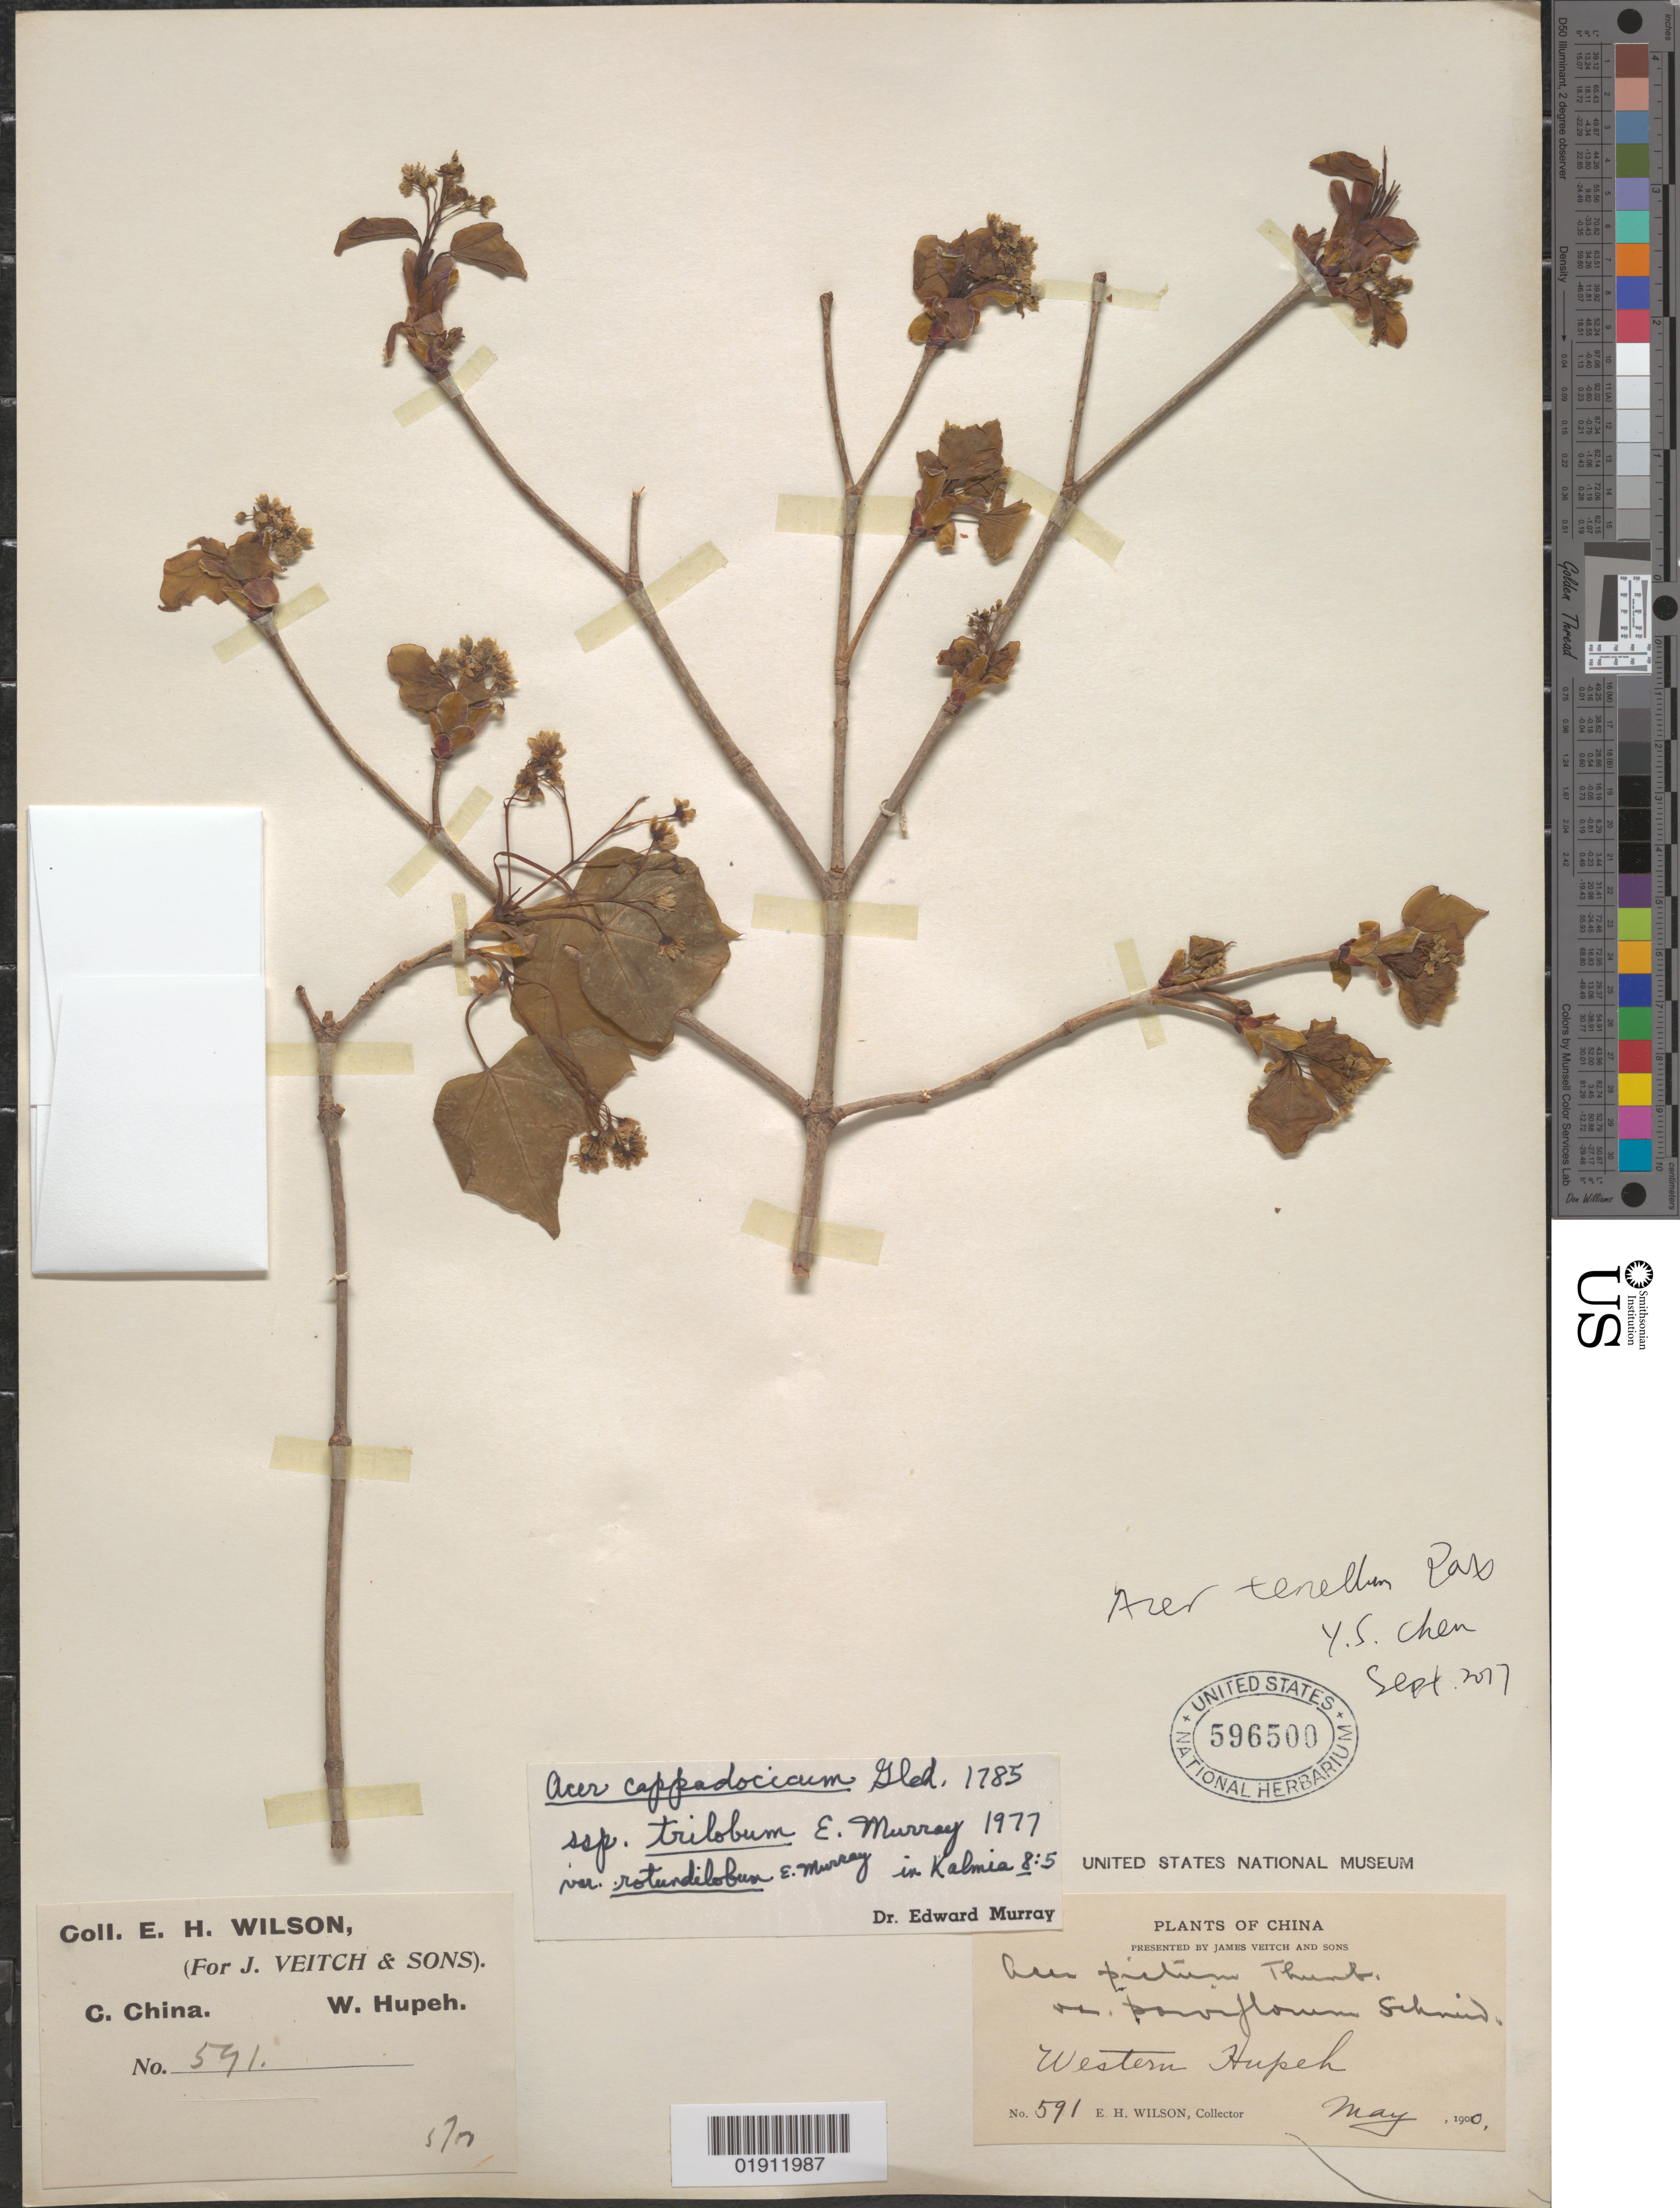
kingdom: Plantae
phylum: Tracheophyta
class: Magnoliopsida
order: Sapindales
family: Sapindaceae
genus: Acer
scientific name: Acer cappadocicum subsp. trilobum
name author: A.E. Murray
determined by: Murray, Edward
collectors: E. H. Wilson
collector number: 591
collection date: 1900-05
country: China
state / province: Hubei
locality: Western Hupeh [Hubei]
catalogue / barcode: US 596500